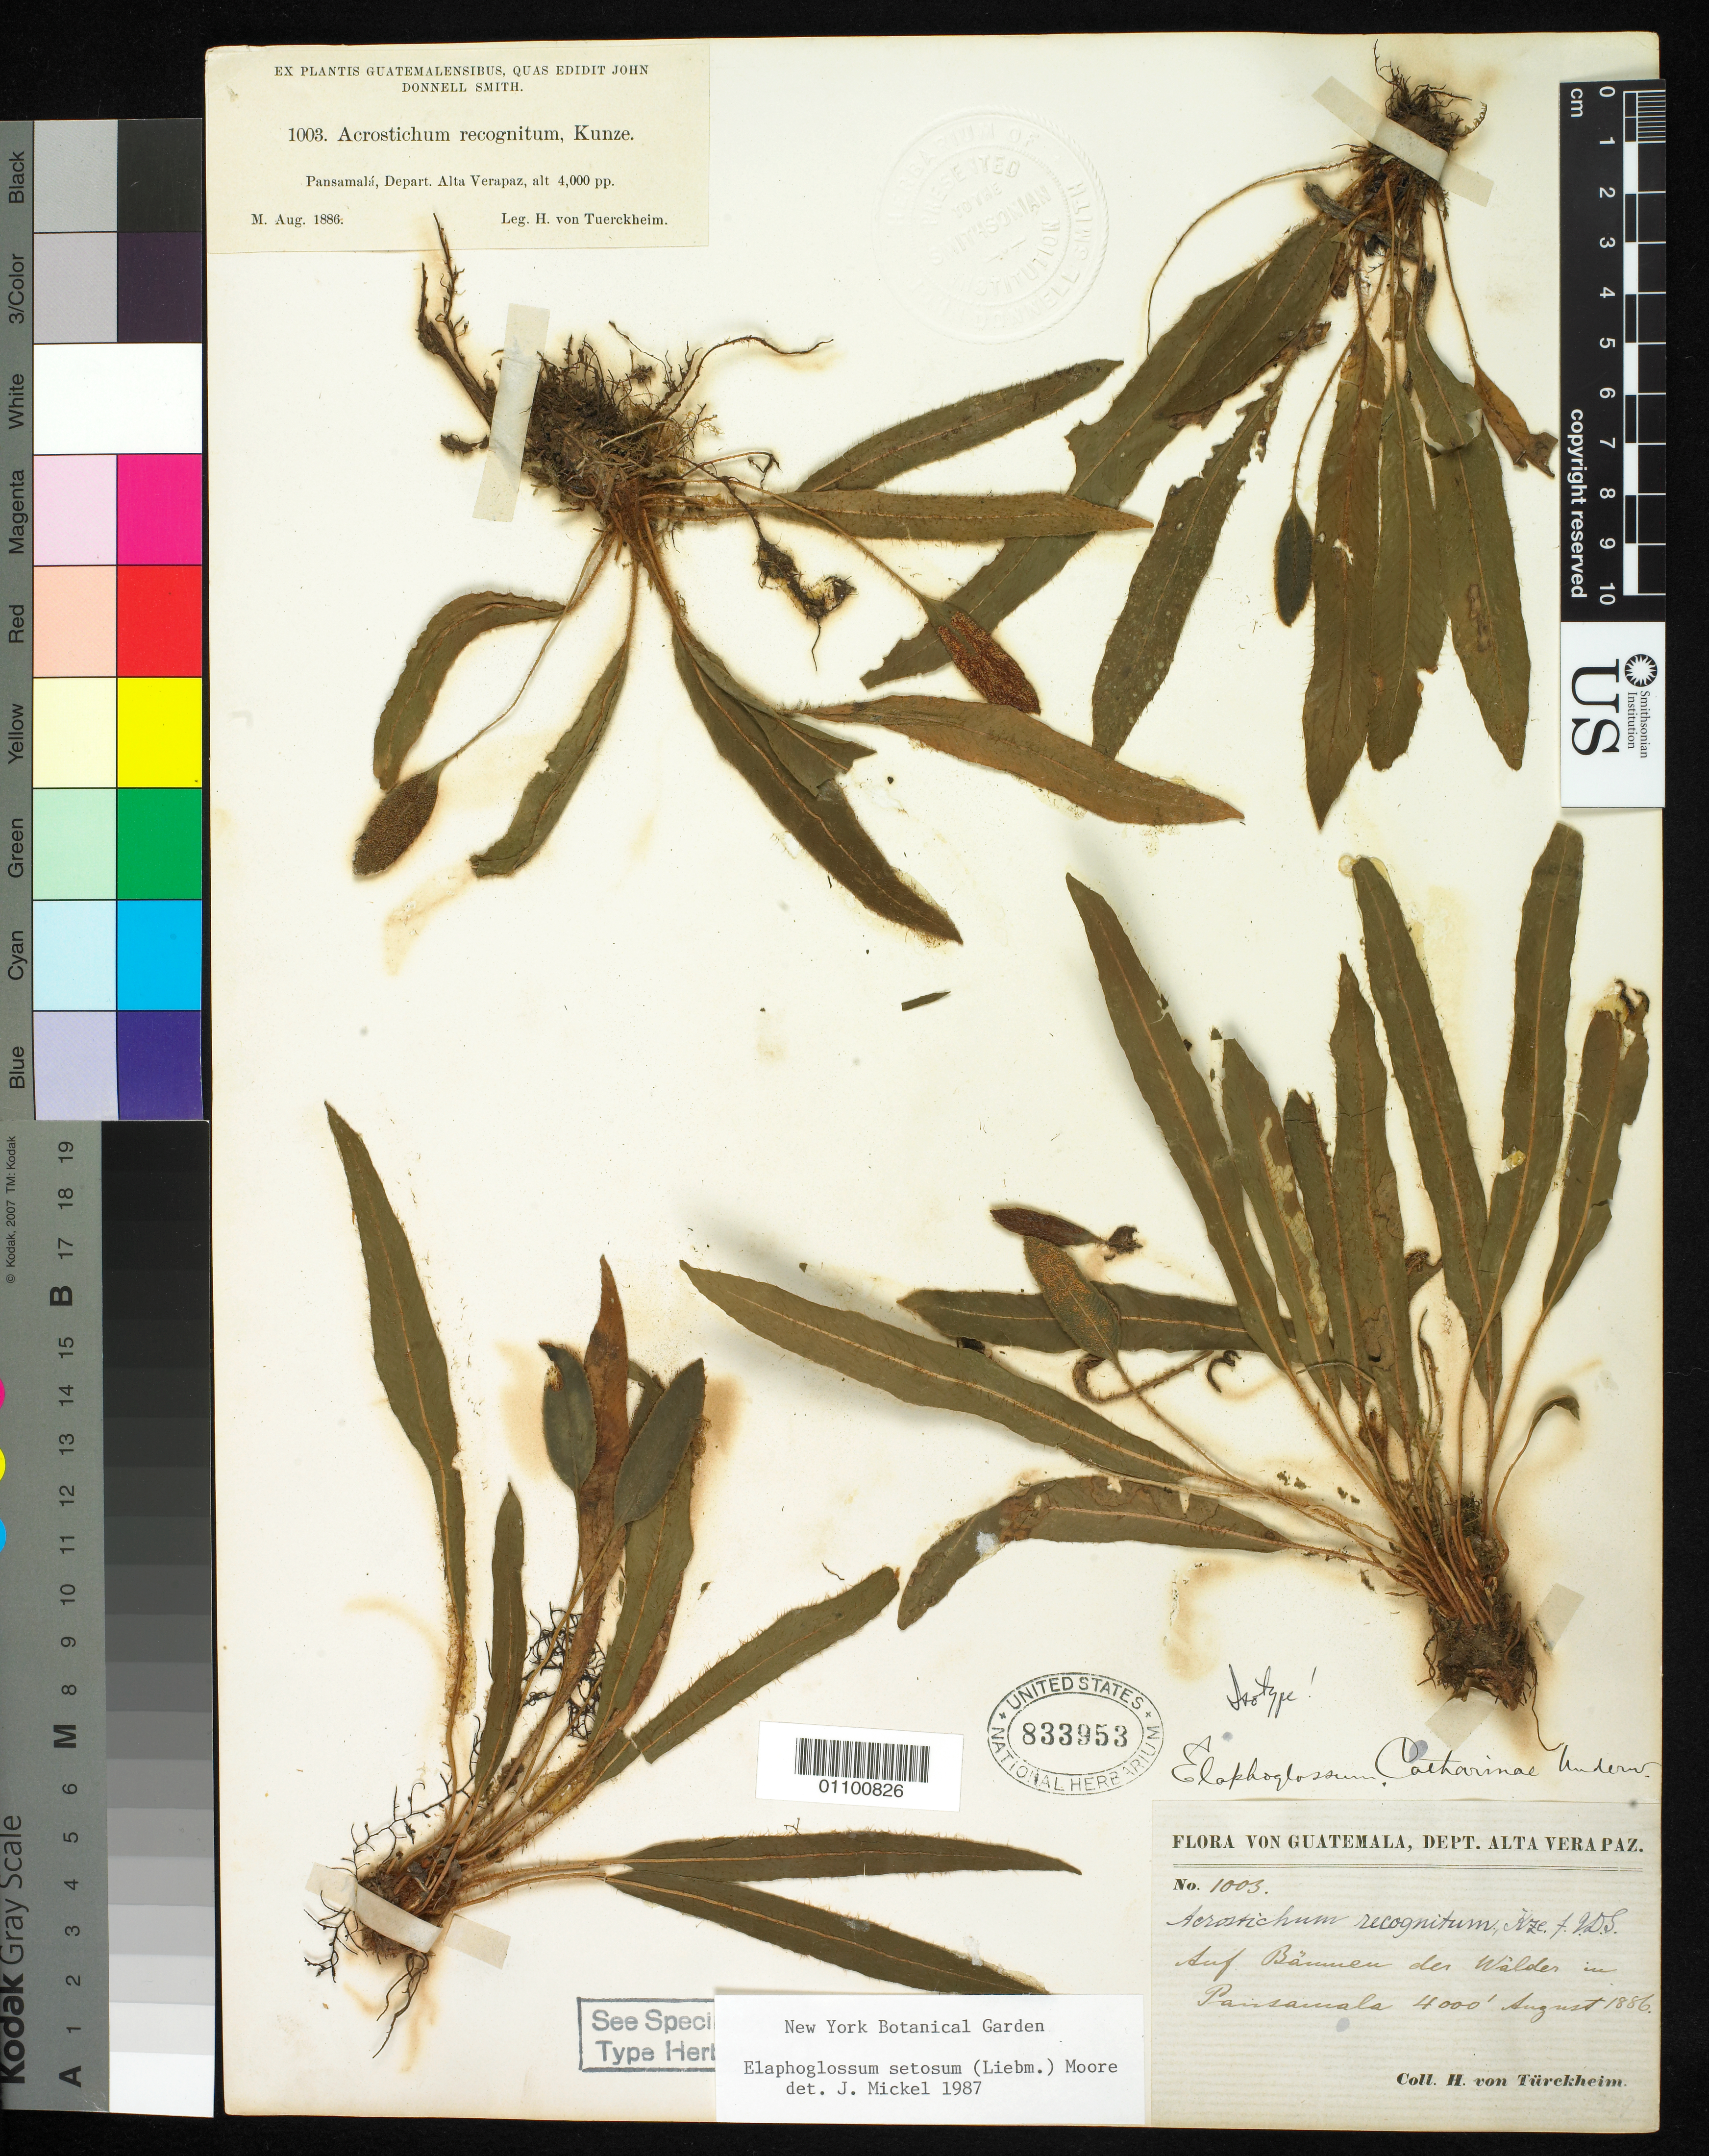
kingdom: Plantae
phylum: Tracheophyta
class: Polypodiopsida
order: Polypodiales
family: Dryopteridaceae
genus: Elaphoglossum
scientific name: Elaphoglossum catharinae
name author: Underw.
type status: Isotype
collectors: H. von Türckheim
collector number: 1003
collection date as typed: Aug 1886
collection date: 1886-08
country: Guatemala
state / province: Alta Verapaz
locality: Pansamalá.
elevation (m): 1219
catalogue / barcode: US 833953